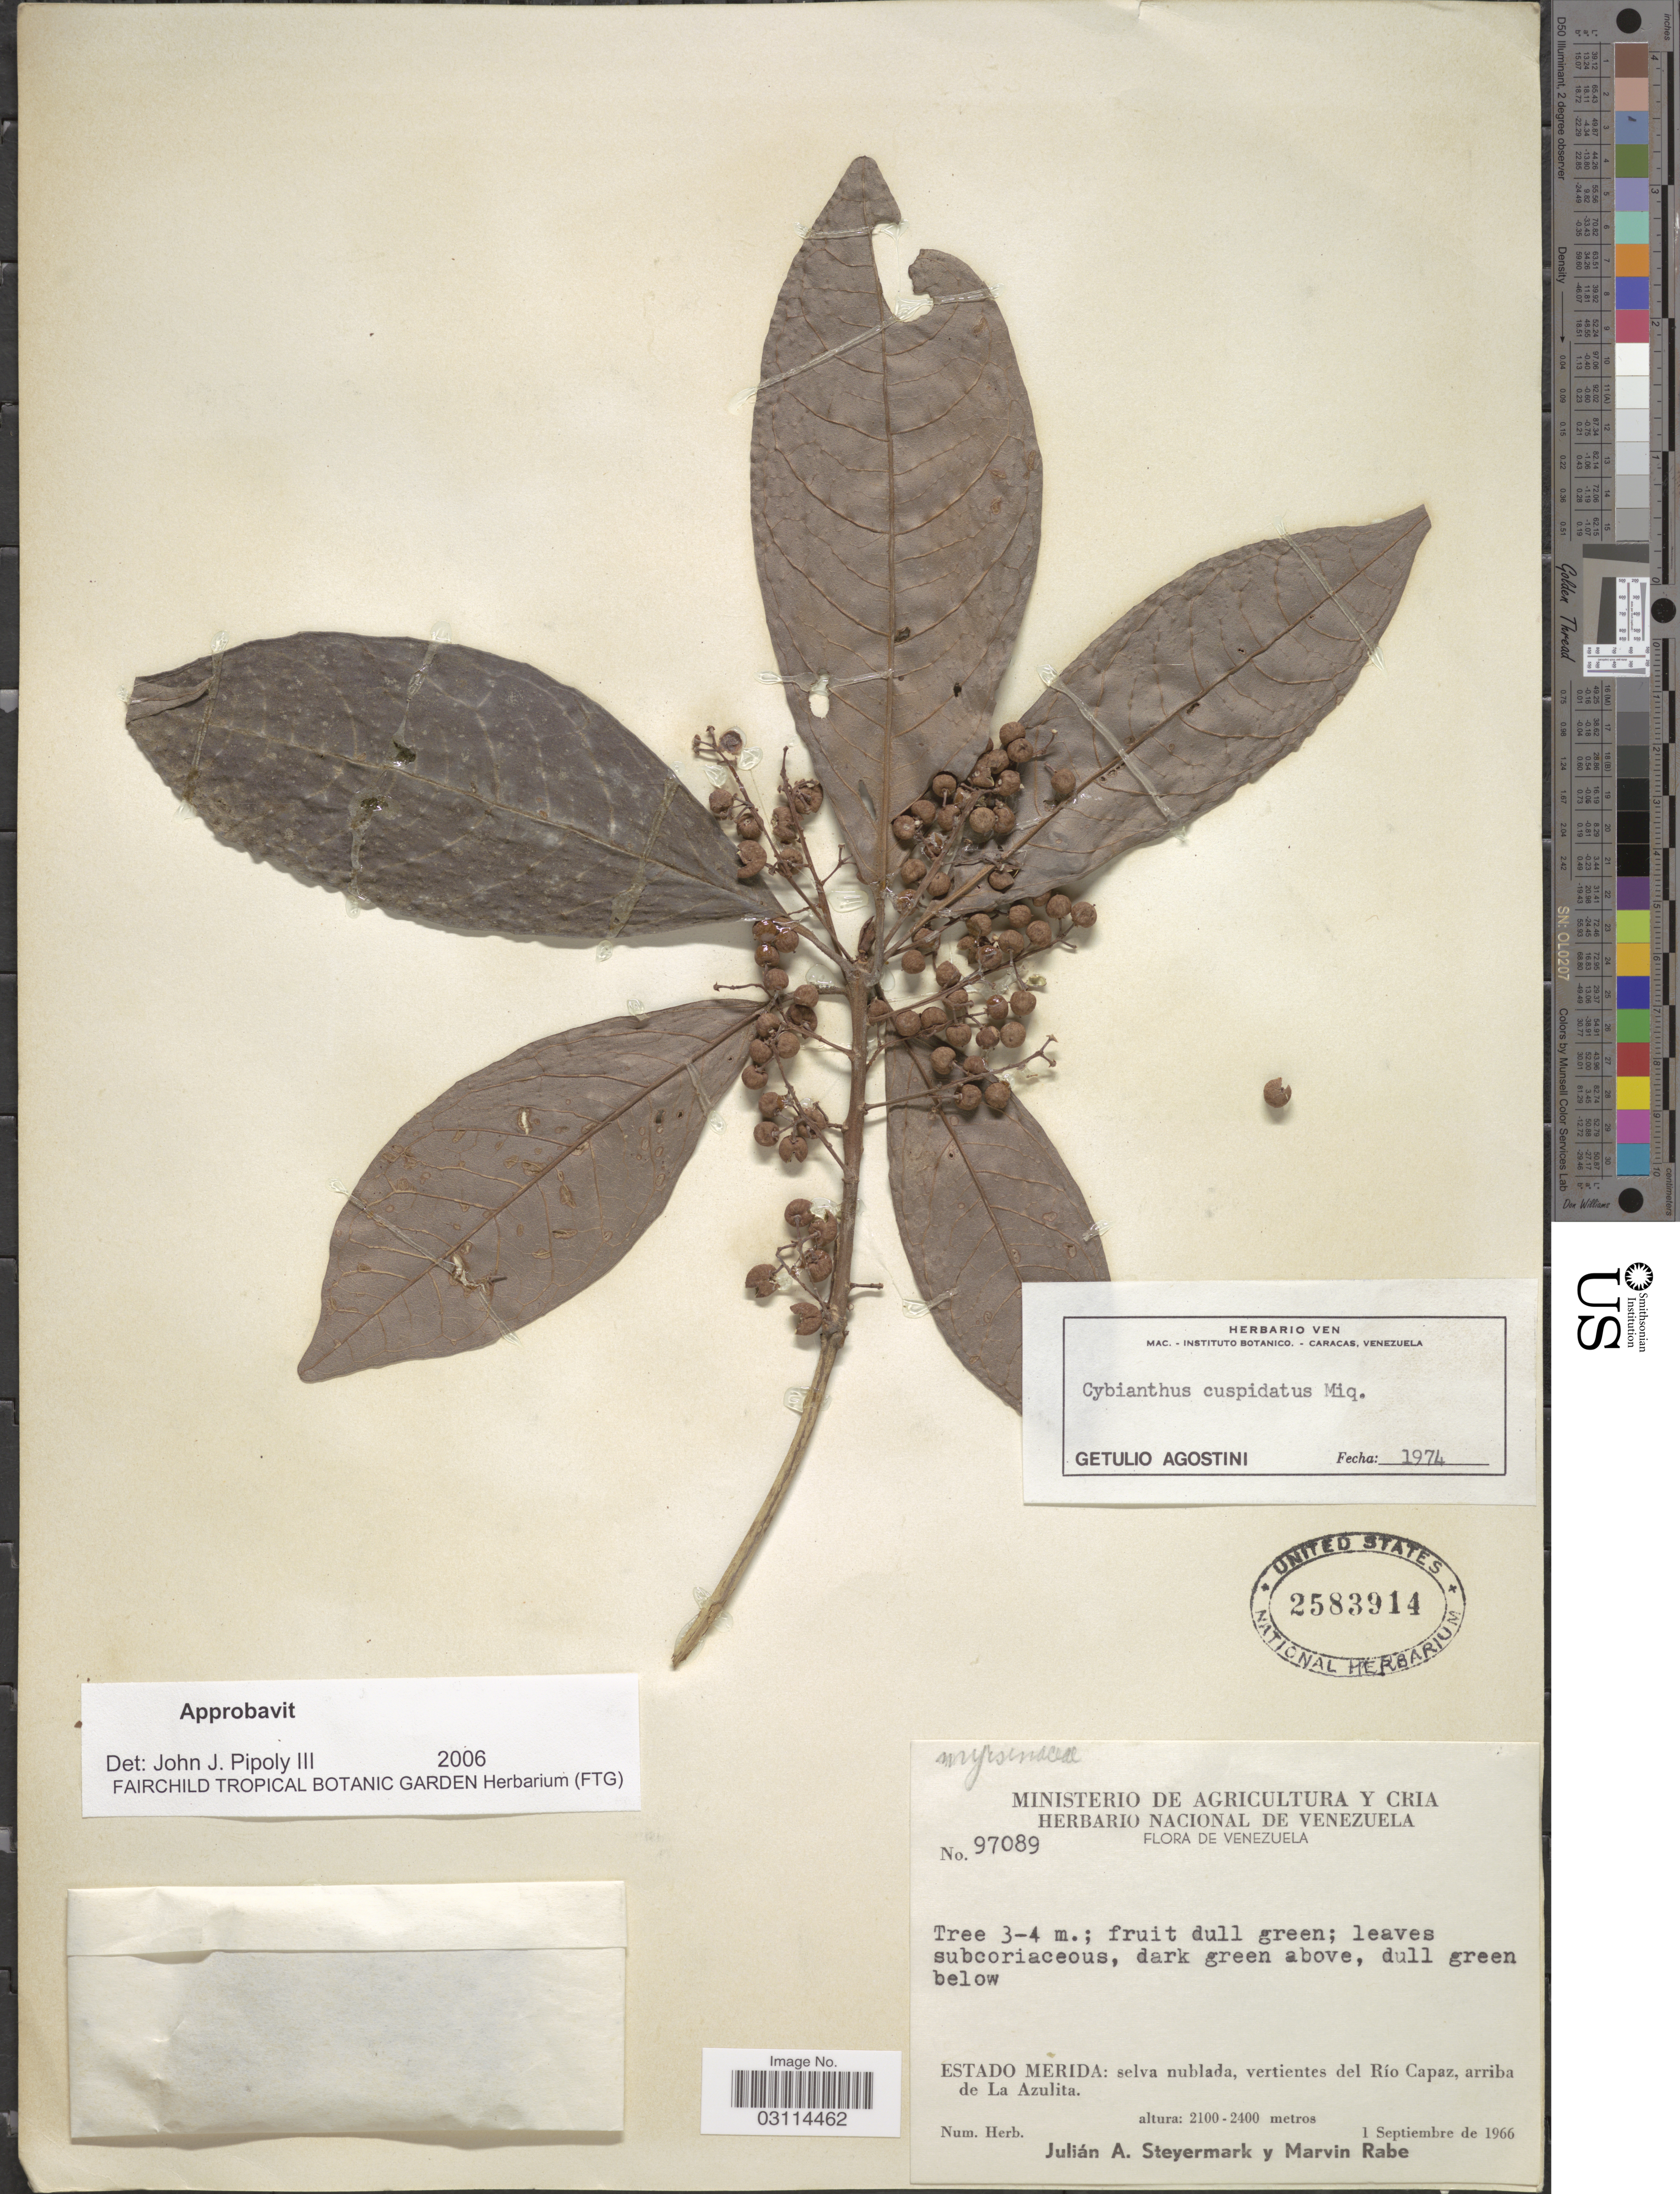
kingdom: Plantae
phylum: Tracheophyta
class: Magnoliopsida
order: Ericales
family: Primulaceae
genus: Cybianthus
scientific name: Cybianthus cuspidatus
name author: Miq.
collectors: J. Steyermark & M. Rabe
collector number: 97089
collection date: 1966-09-01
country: Venezuela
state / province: Mérida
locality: Selva nublada, vertientes del Río Capaz, arriba de La Azulita.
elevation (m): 2100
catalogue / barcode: US 2583914